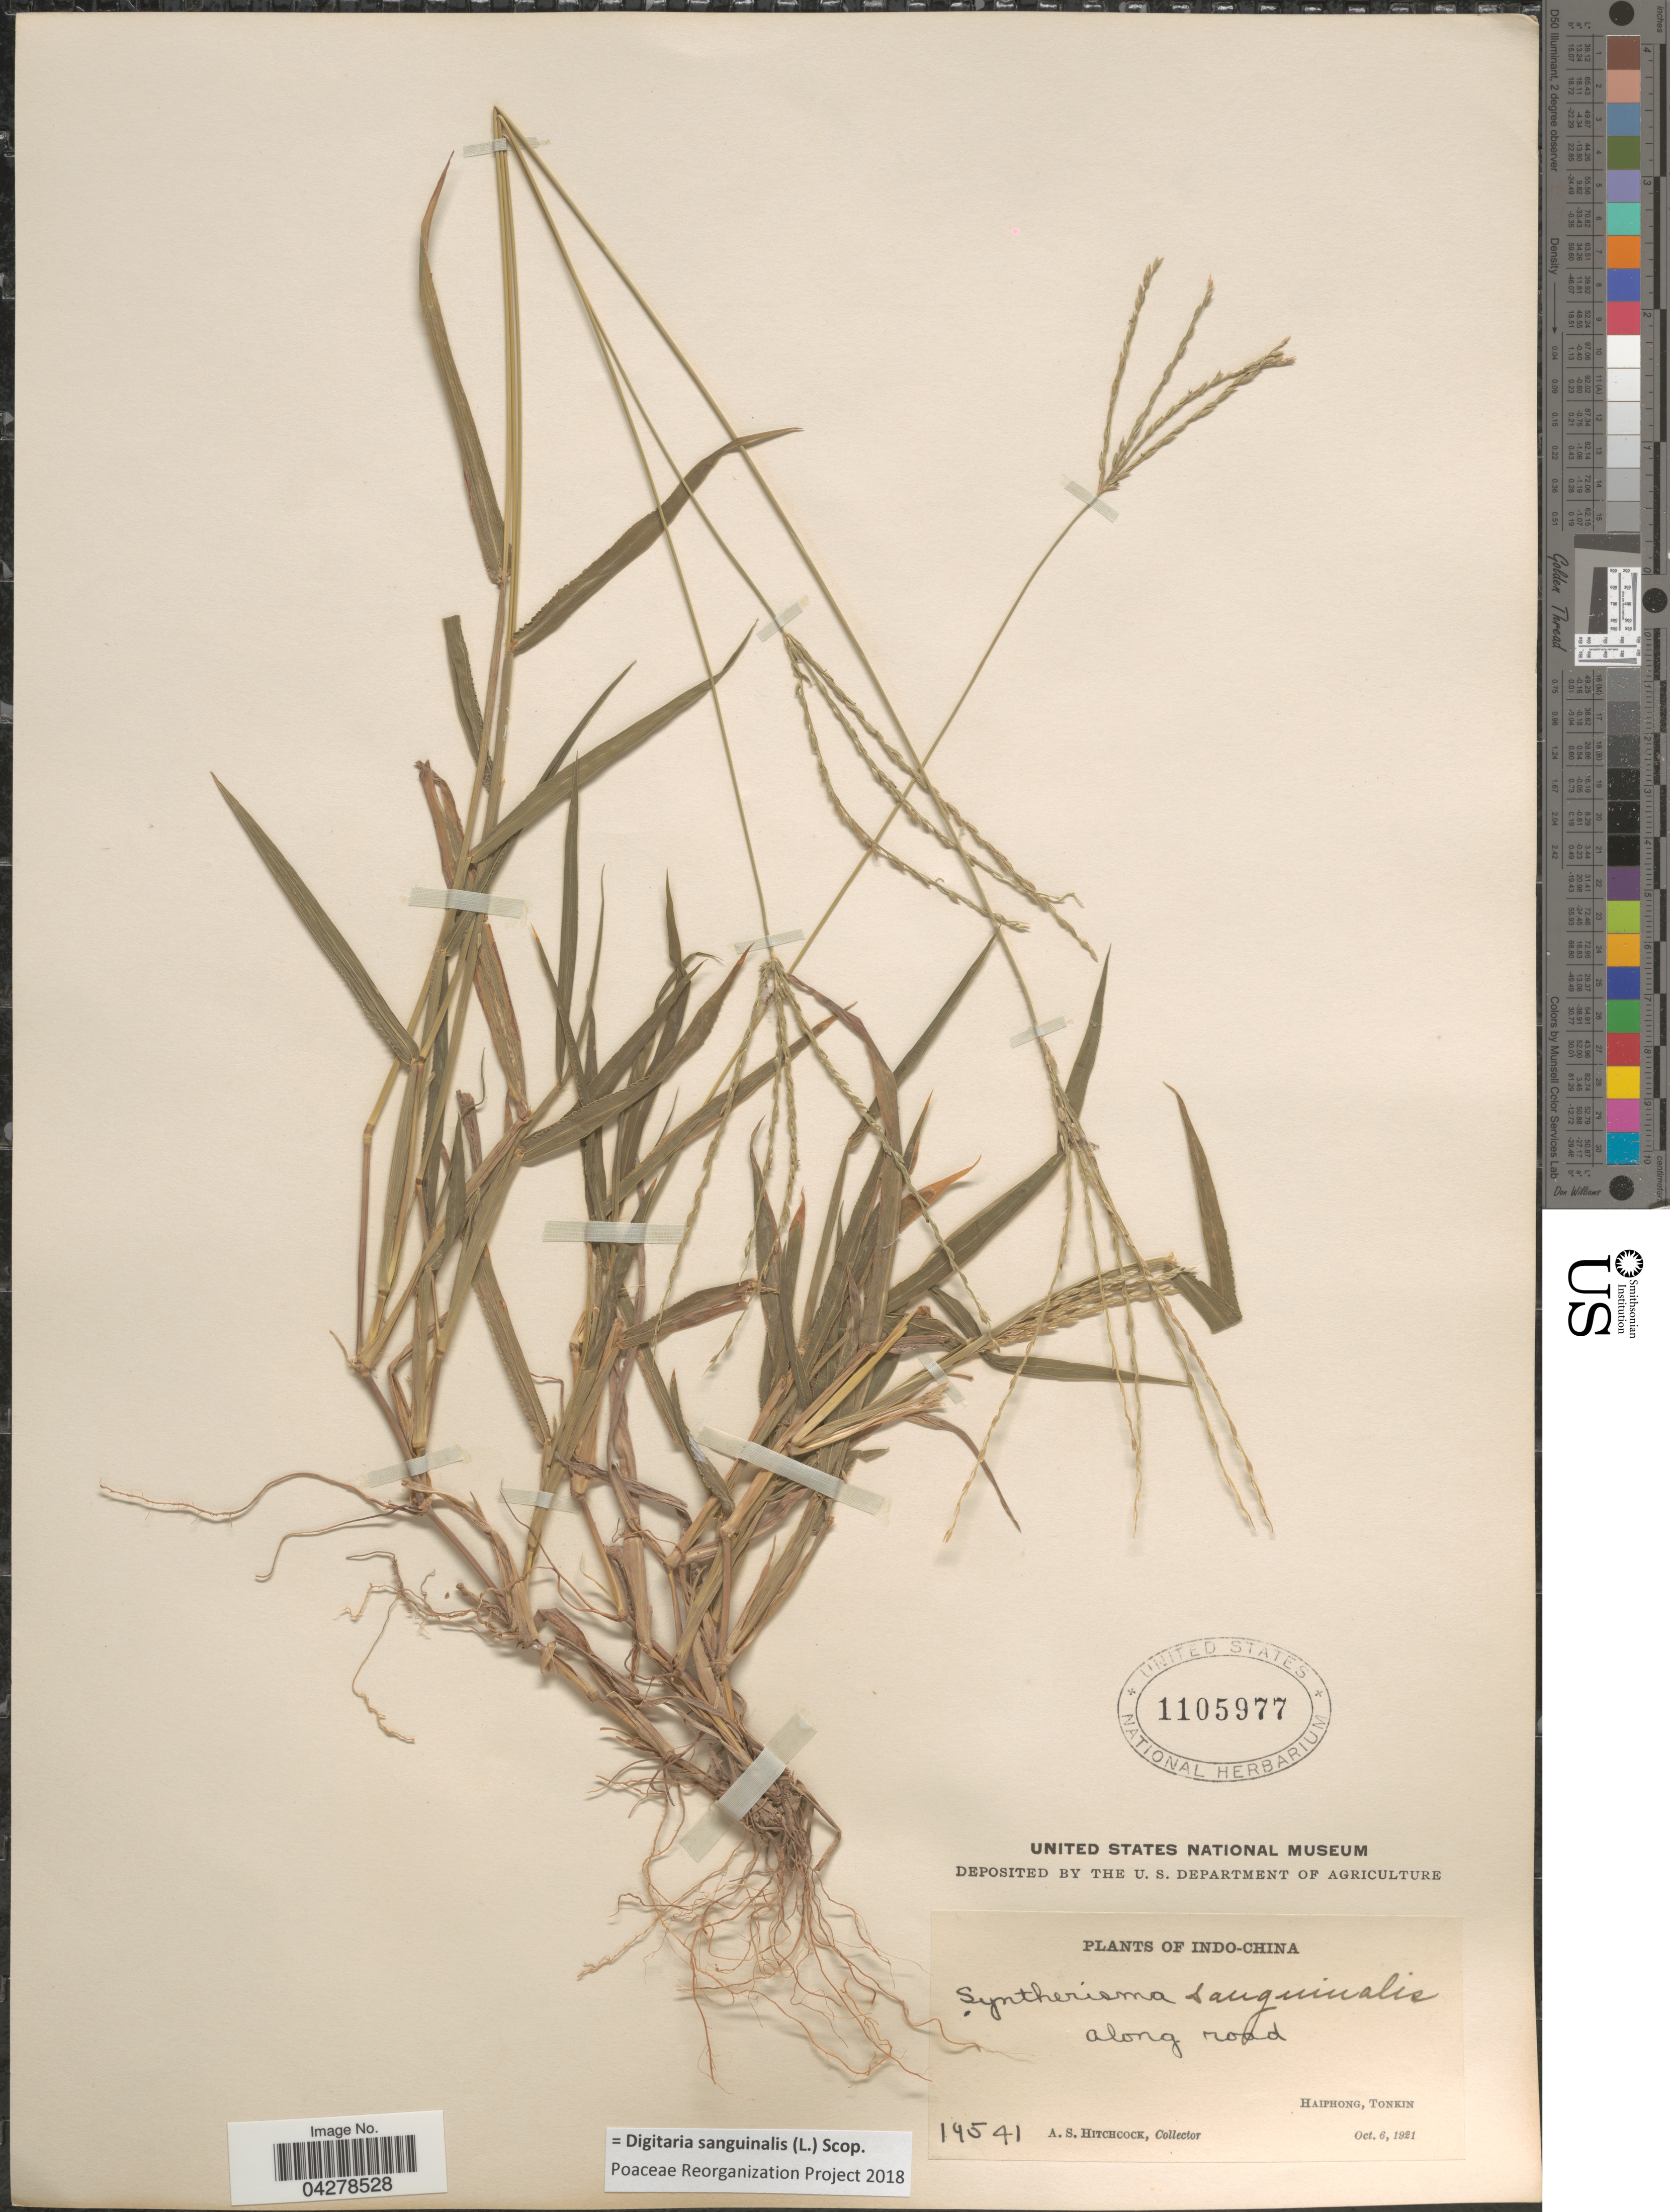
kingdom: Plantae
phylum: Tracheophyta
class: Liliopsida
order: Poales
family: Poaceae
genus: Digitaria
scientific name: Digitaria sanguinalis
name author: (L.) Scop.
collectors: A. S. Hitchcock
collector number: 19541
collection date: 1921-10-06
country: Vietnam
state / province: Hai Phong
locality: Indo-China. Along road. Haiphong, Tonkin.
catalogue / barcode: US 1105977